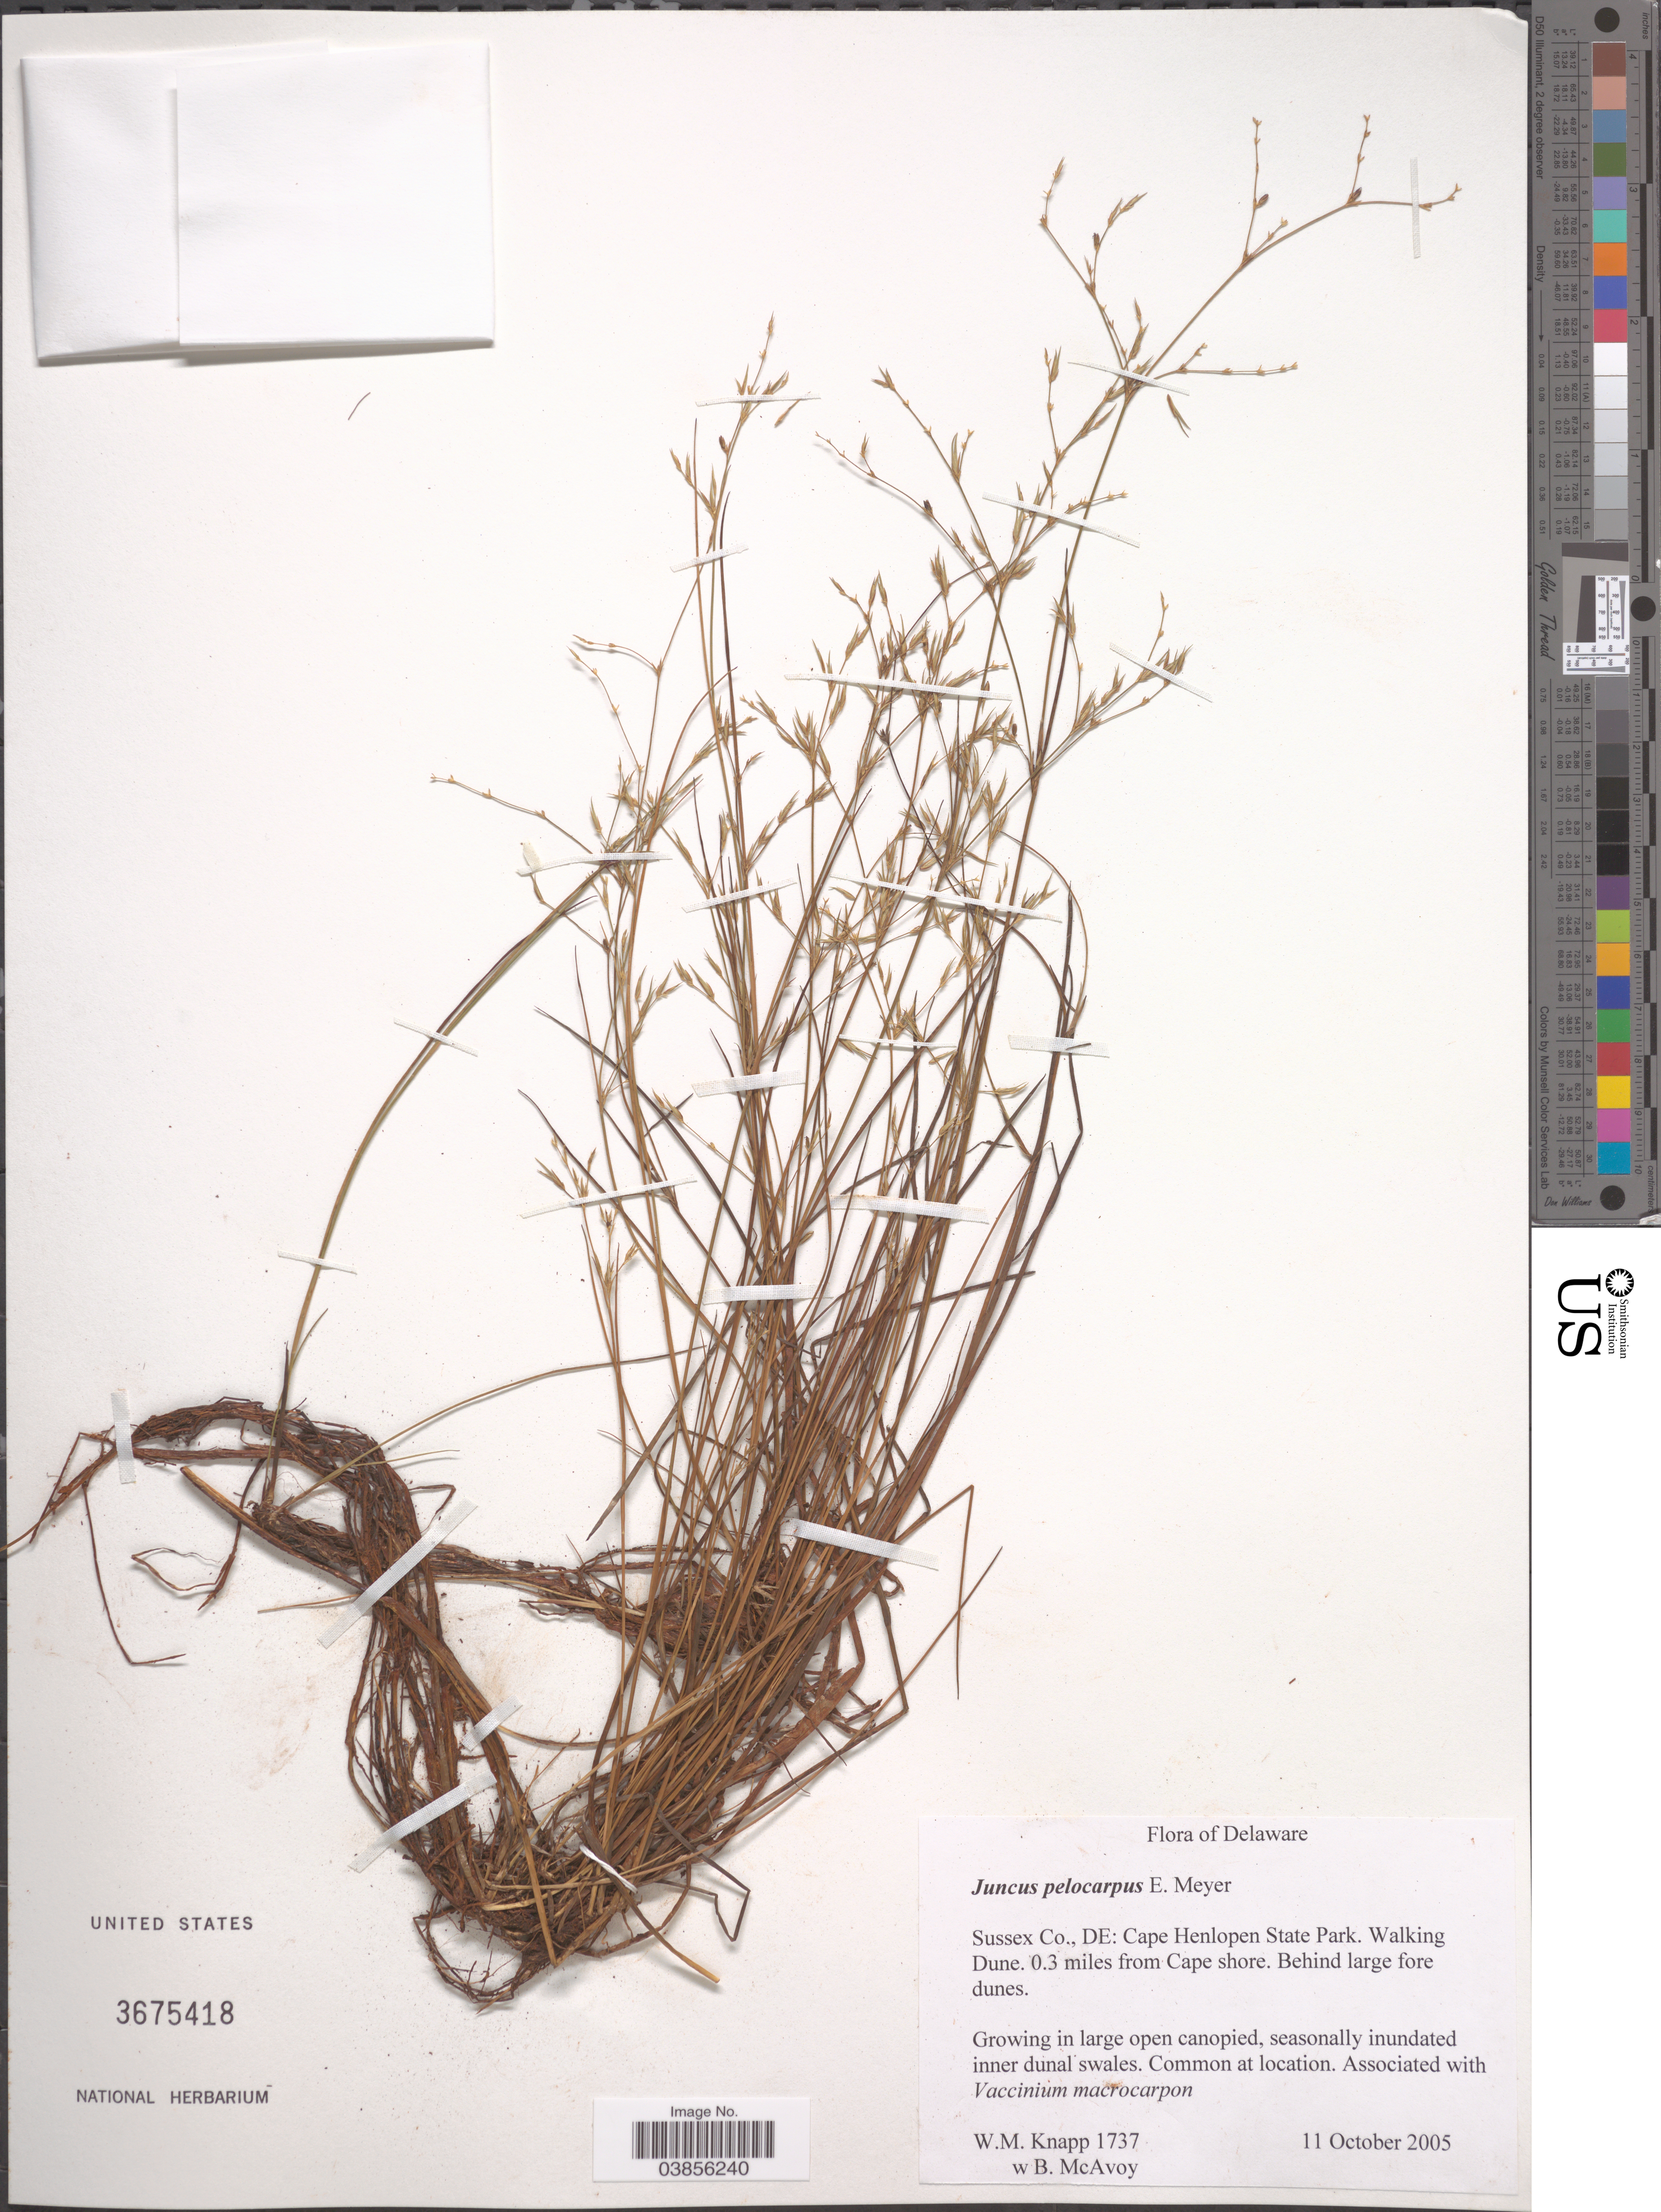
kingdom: Plantae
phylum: Tracheophyta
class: Liliopsida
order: Poales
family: Juncaceae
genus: Juncus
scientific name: Juncus pelocarpus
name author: E. Mey.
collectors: W. Knapp & W. McAvoy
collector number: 1737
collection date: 2005-10-11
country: United States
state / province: Delaware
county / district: Sussex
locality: Sussex Co., DE: Cape Henlopen State Park. Walking Dune. 0.3 miles from Cape shore.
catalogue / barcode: US 3675418